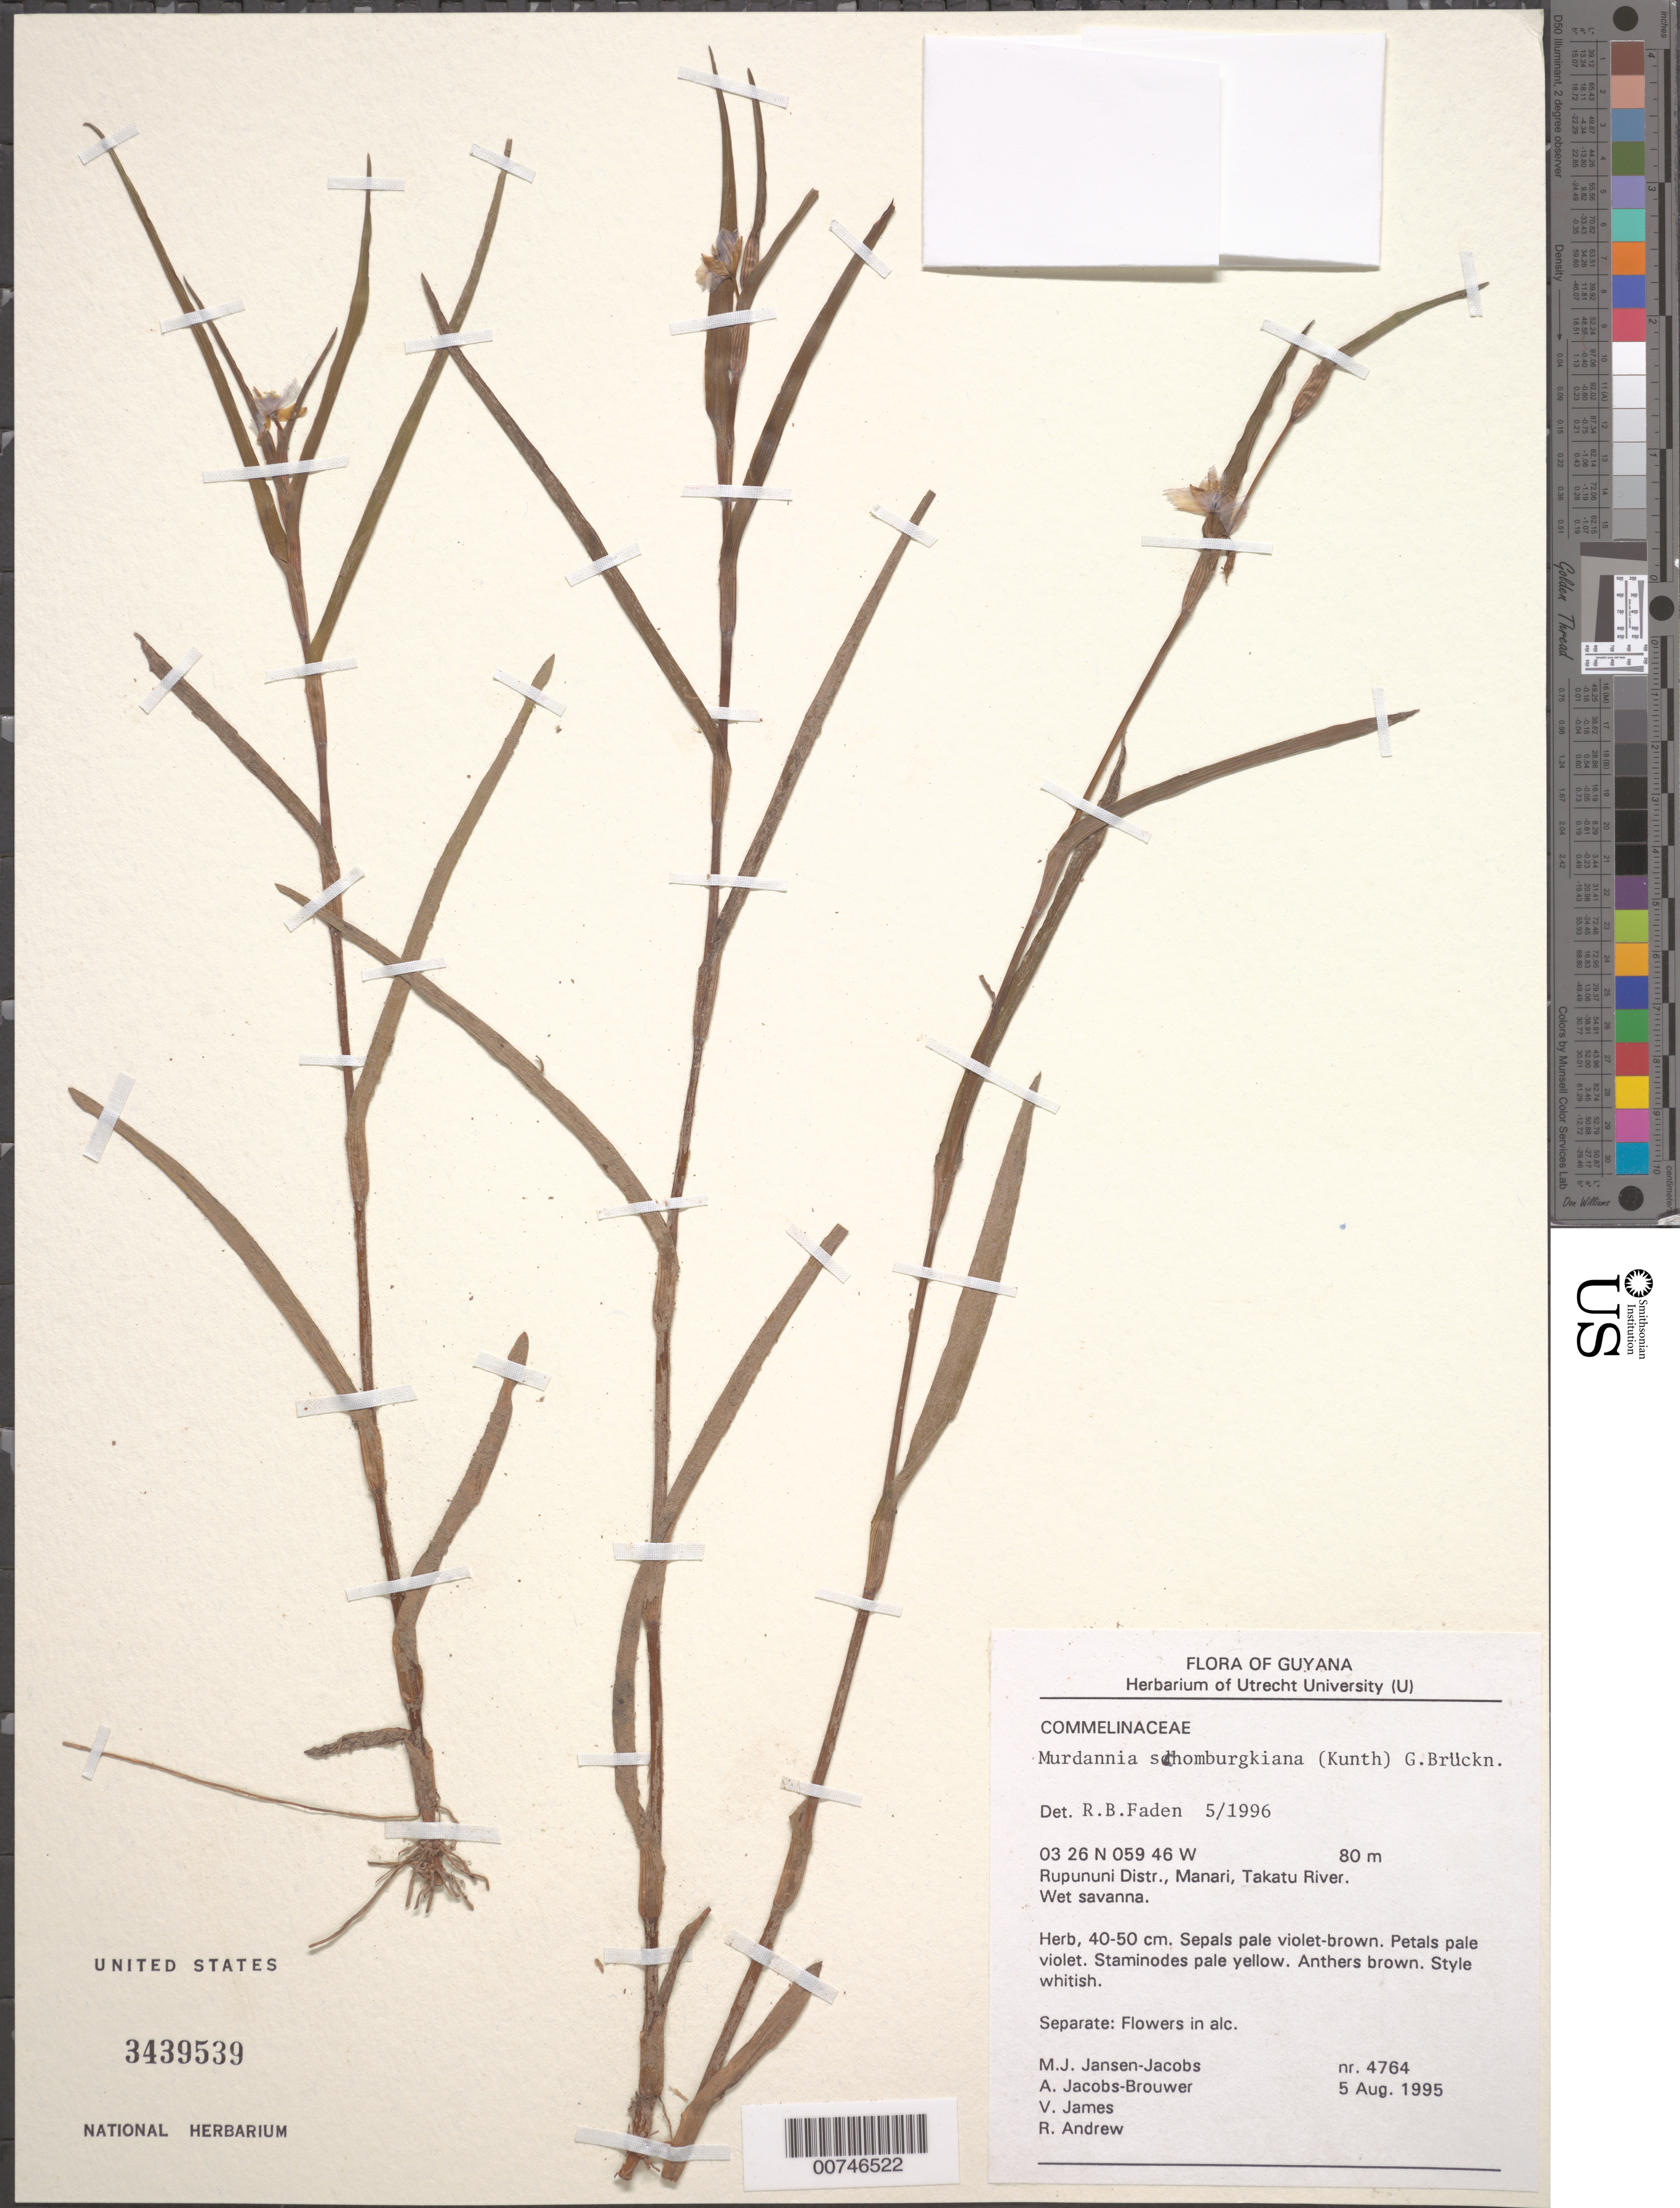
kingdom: Plantae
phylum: Tracheophyta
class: Liliopsida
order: Commelinales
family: Commelinaceae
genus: Murdannia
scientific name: Murdannia schomburgkiana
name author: (Kunth) G. Brückn.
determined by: Faden, Robert B., (US), Smithsonian Institution - National Museum of Natural History (UNITED STATES)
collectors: M. J. Jansen-Jacobs, A. Jacobs-Brouwer, M. James & R. Andrew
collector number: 4764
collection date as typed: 5-Aug-95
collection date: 1995-08-05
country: Guyana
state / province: U. Takutu-U. Essequibo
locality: Manari, Takatu River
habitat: Wet savanna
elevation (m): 80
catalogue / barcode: US 3439539